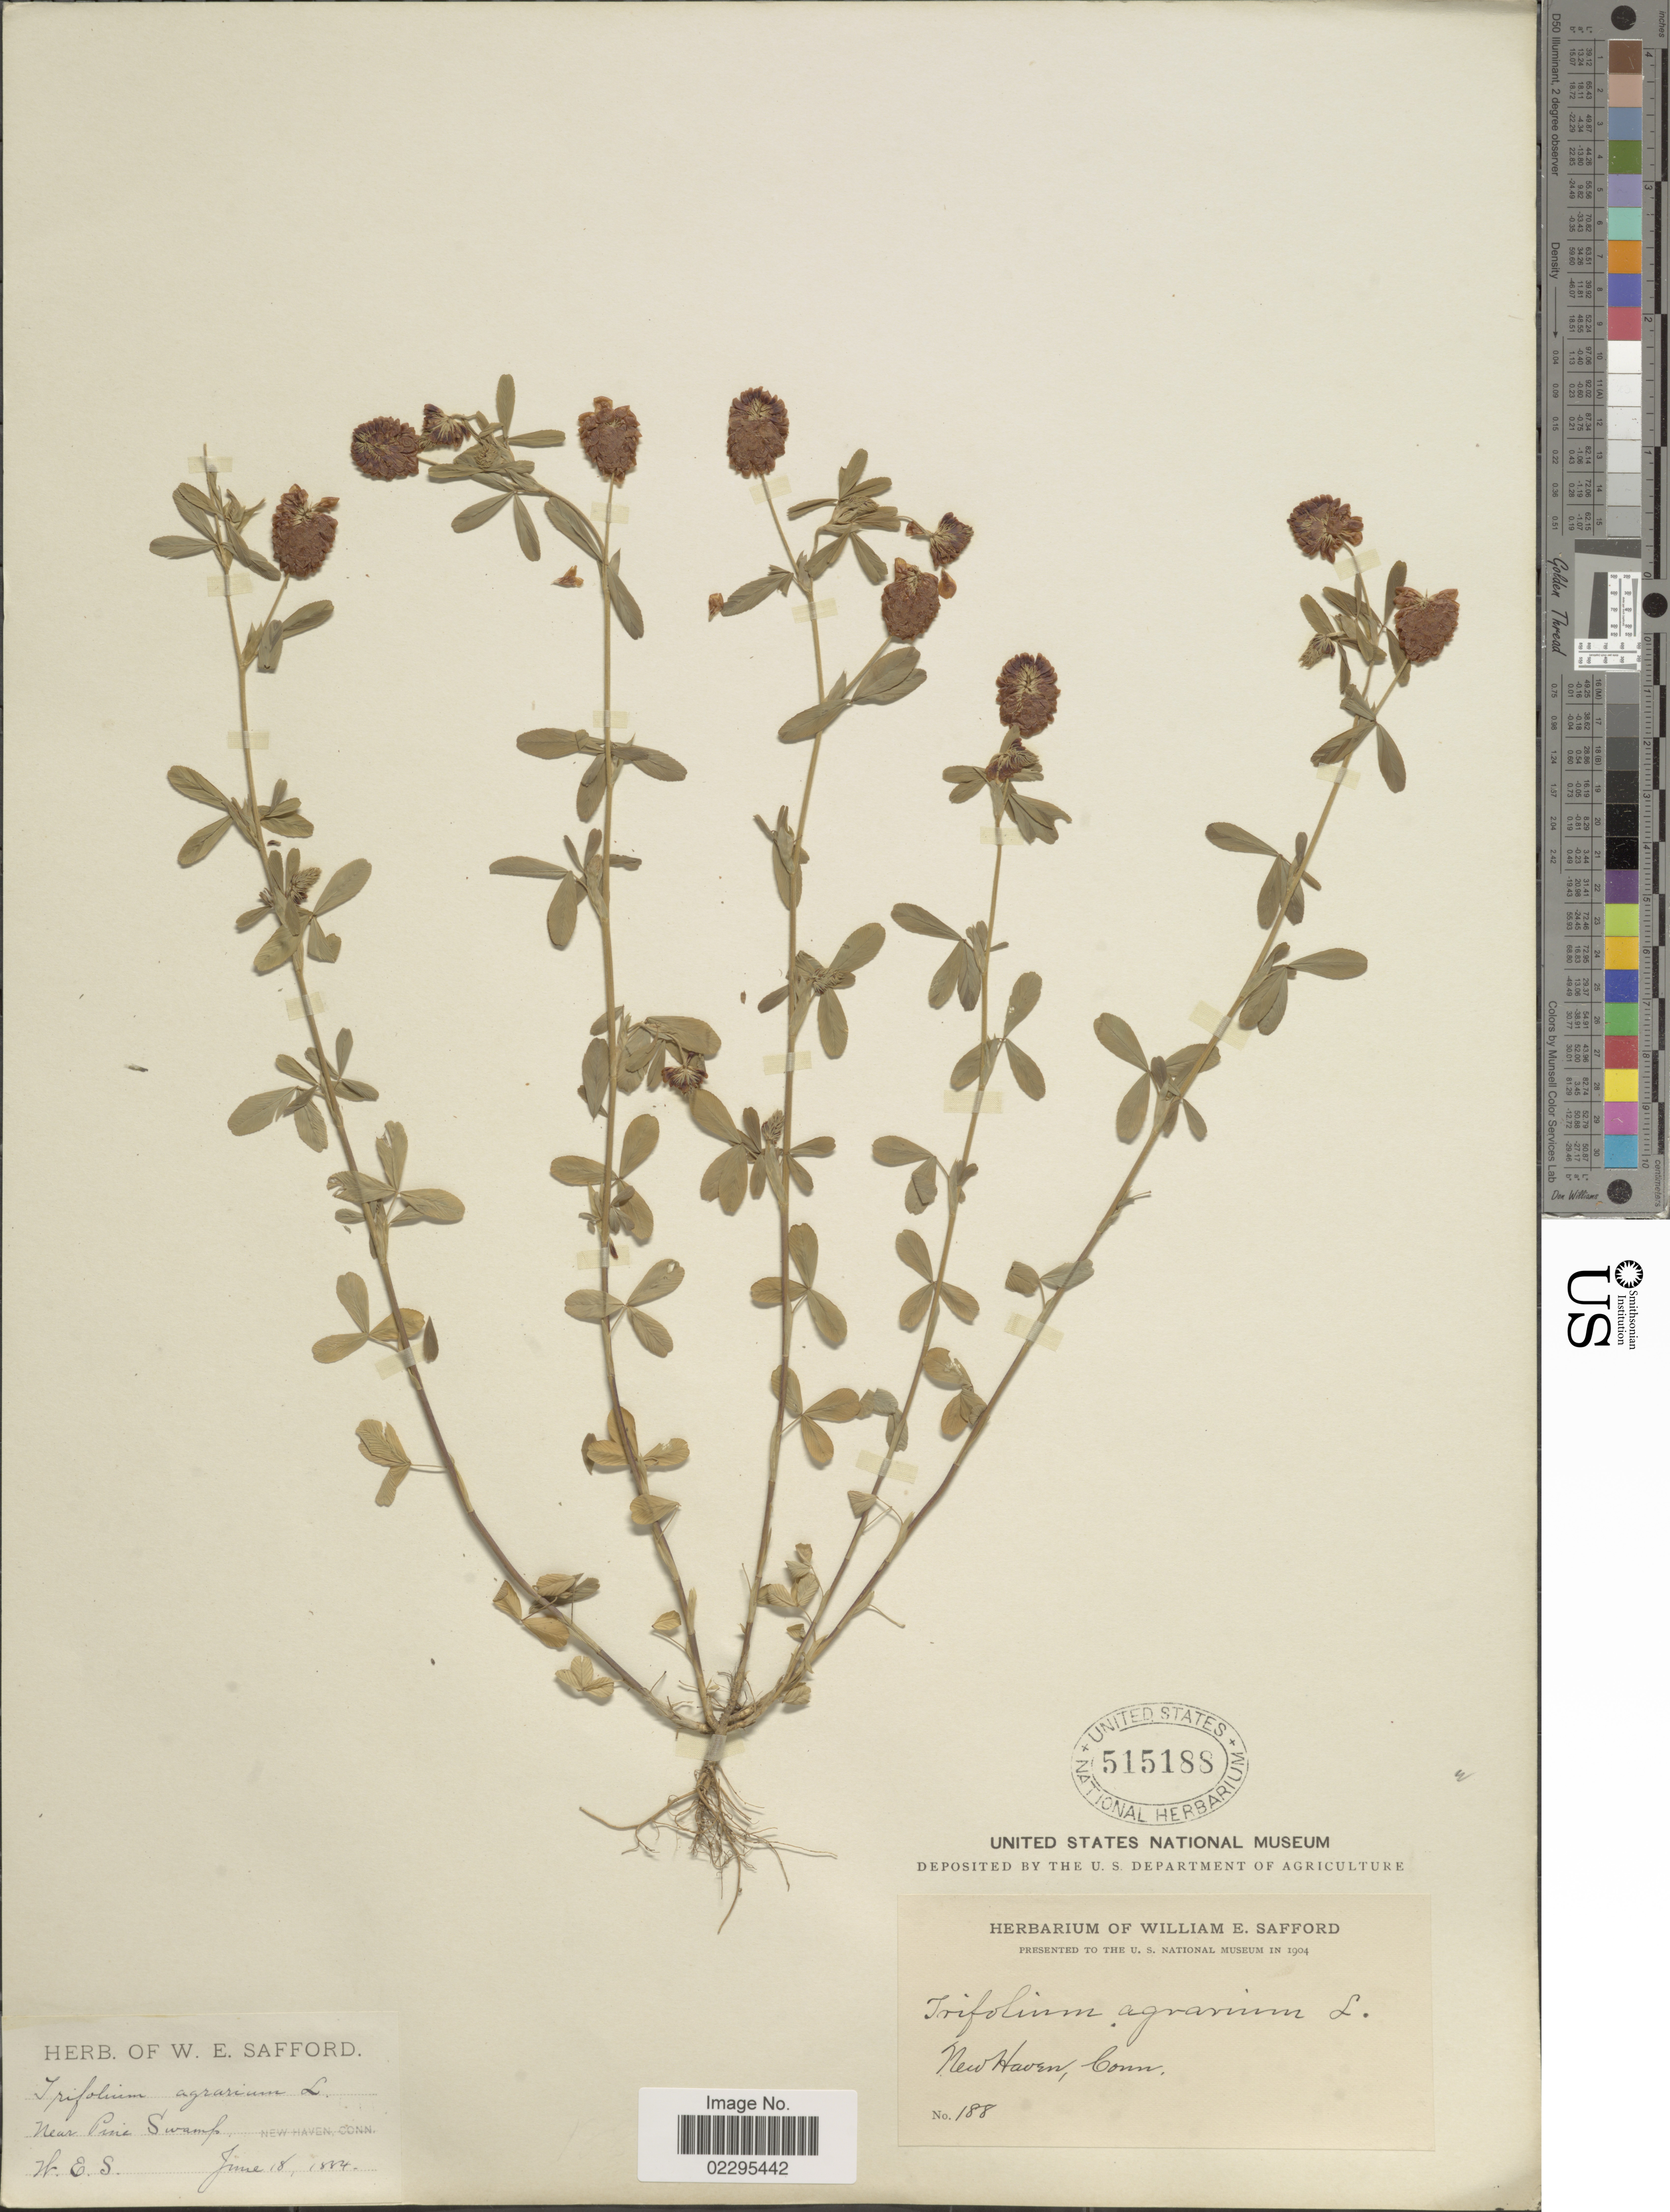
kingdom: Plantae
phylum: Tracheophyta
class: Magnoliopsida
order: Fabales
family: Fabaceae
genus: Trifolium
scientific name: Trifolium agrarium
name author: L.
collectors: W. E. Safford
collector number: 188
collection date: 1884-06-18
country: United States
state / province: Connecticut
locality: New Haven, Near Pine Swamp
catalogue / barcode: US 515188